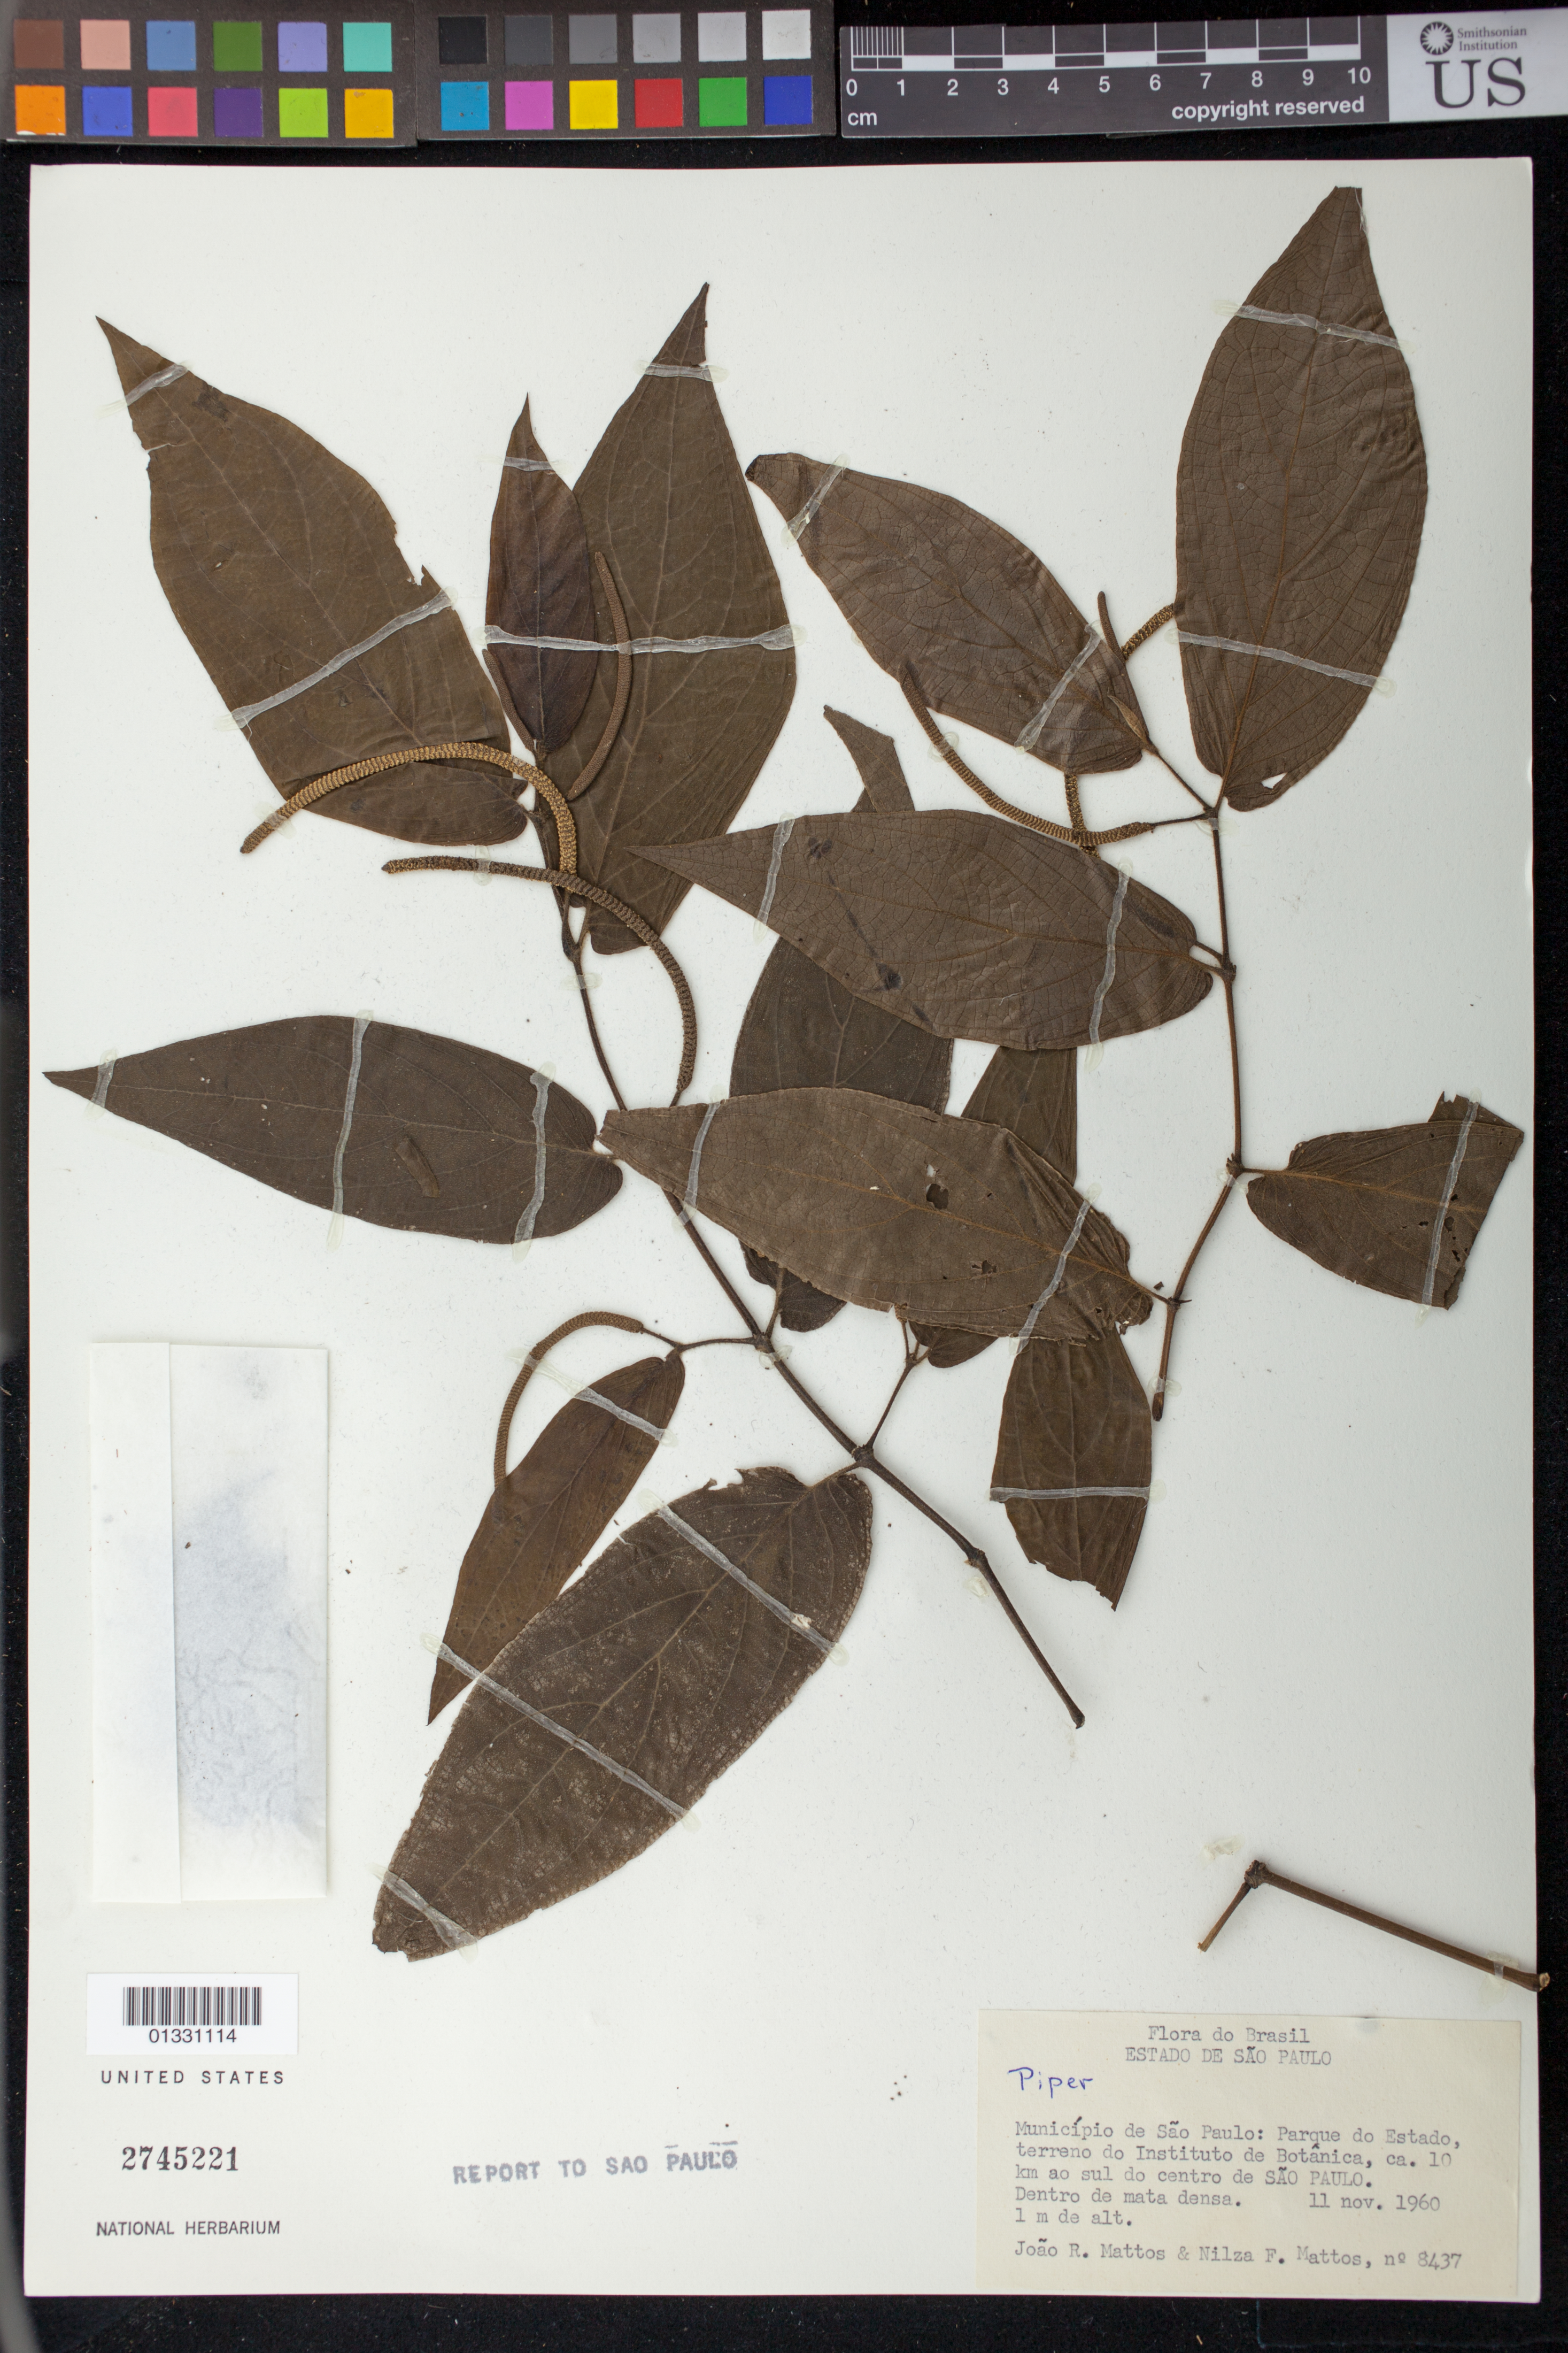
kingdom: Plantae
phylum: Tracheophyta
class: Magnoliopsida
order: Piperales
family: Piperaceae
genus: Piper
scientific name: Piper sp.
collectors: J. R. de Mattos & N. F. Mattos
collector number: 8437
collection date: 1960-11-11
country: Brazil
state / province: São Paulo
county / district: São Paulo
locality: Parque do Estado, terreno do Instituto de Botânica, 10km ao sul do centro de São Paulo.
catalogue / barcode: US 2745221